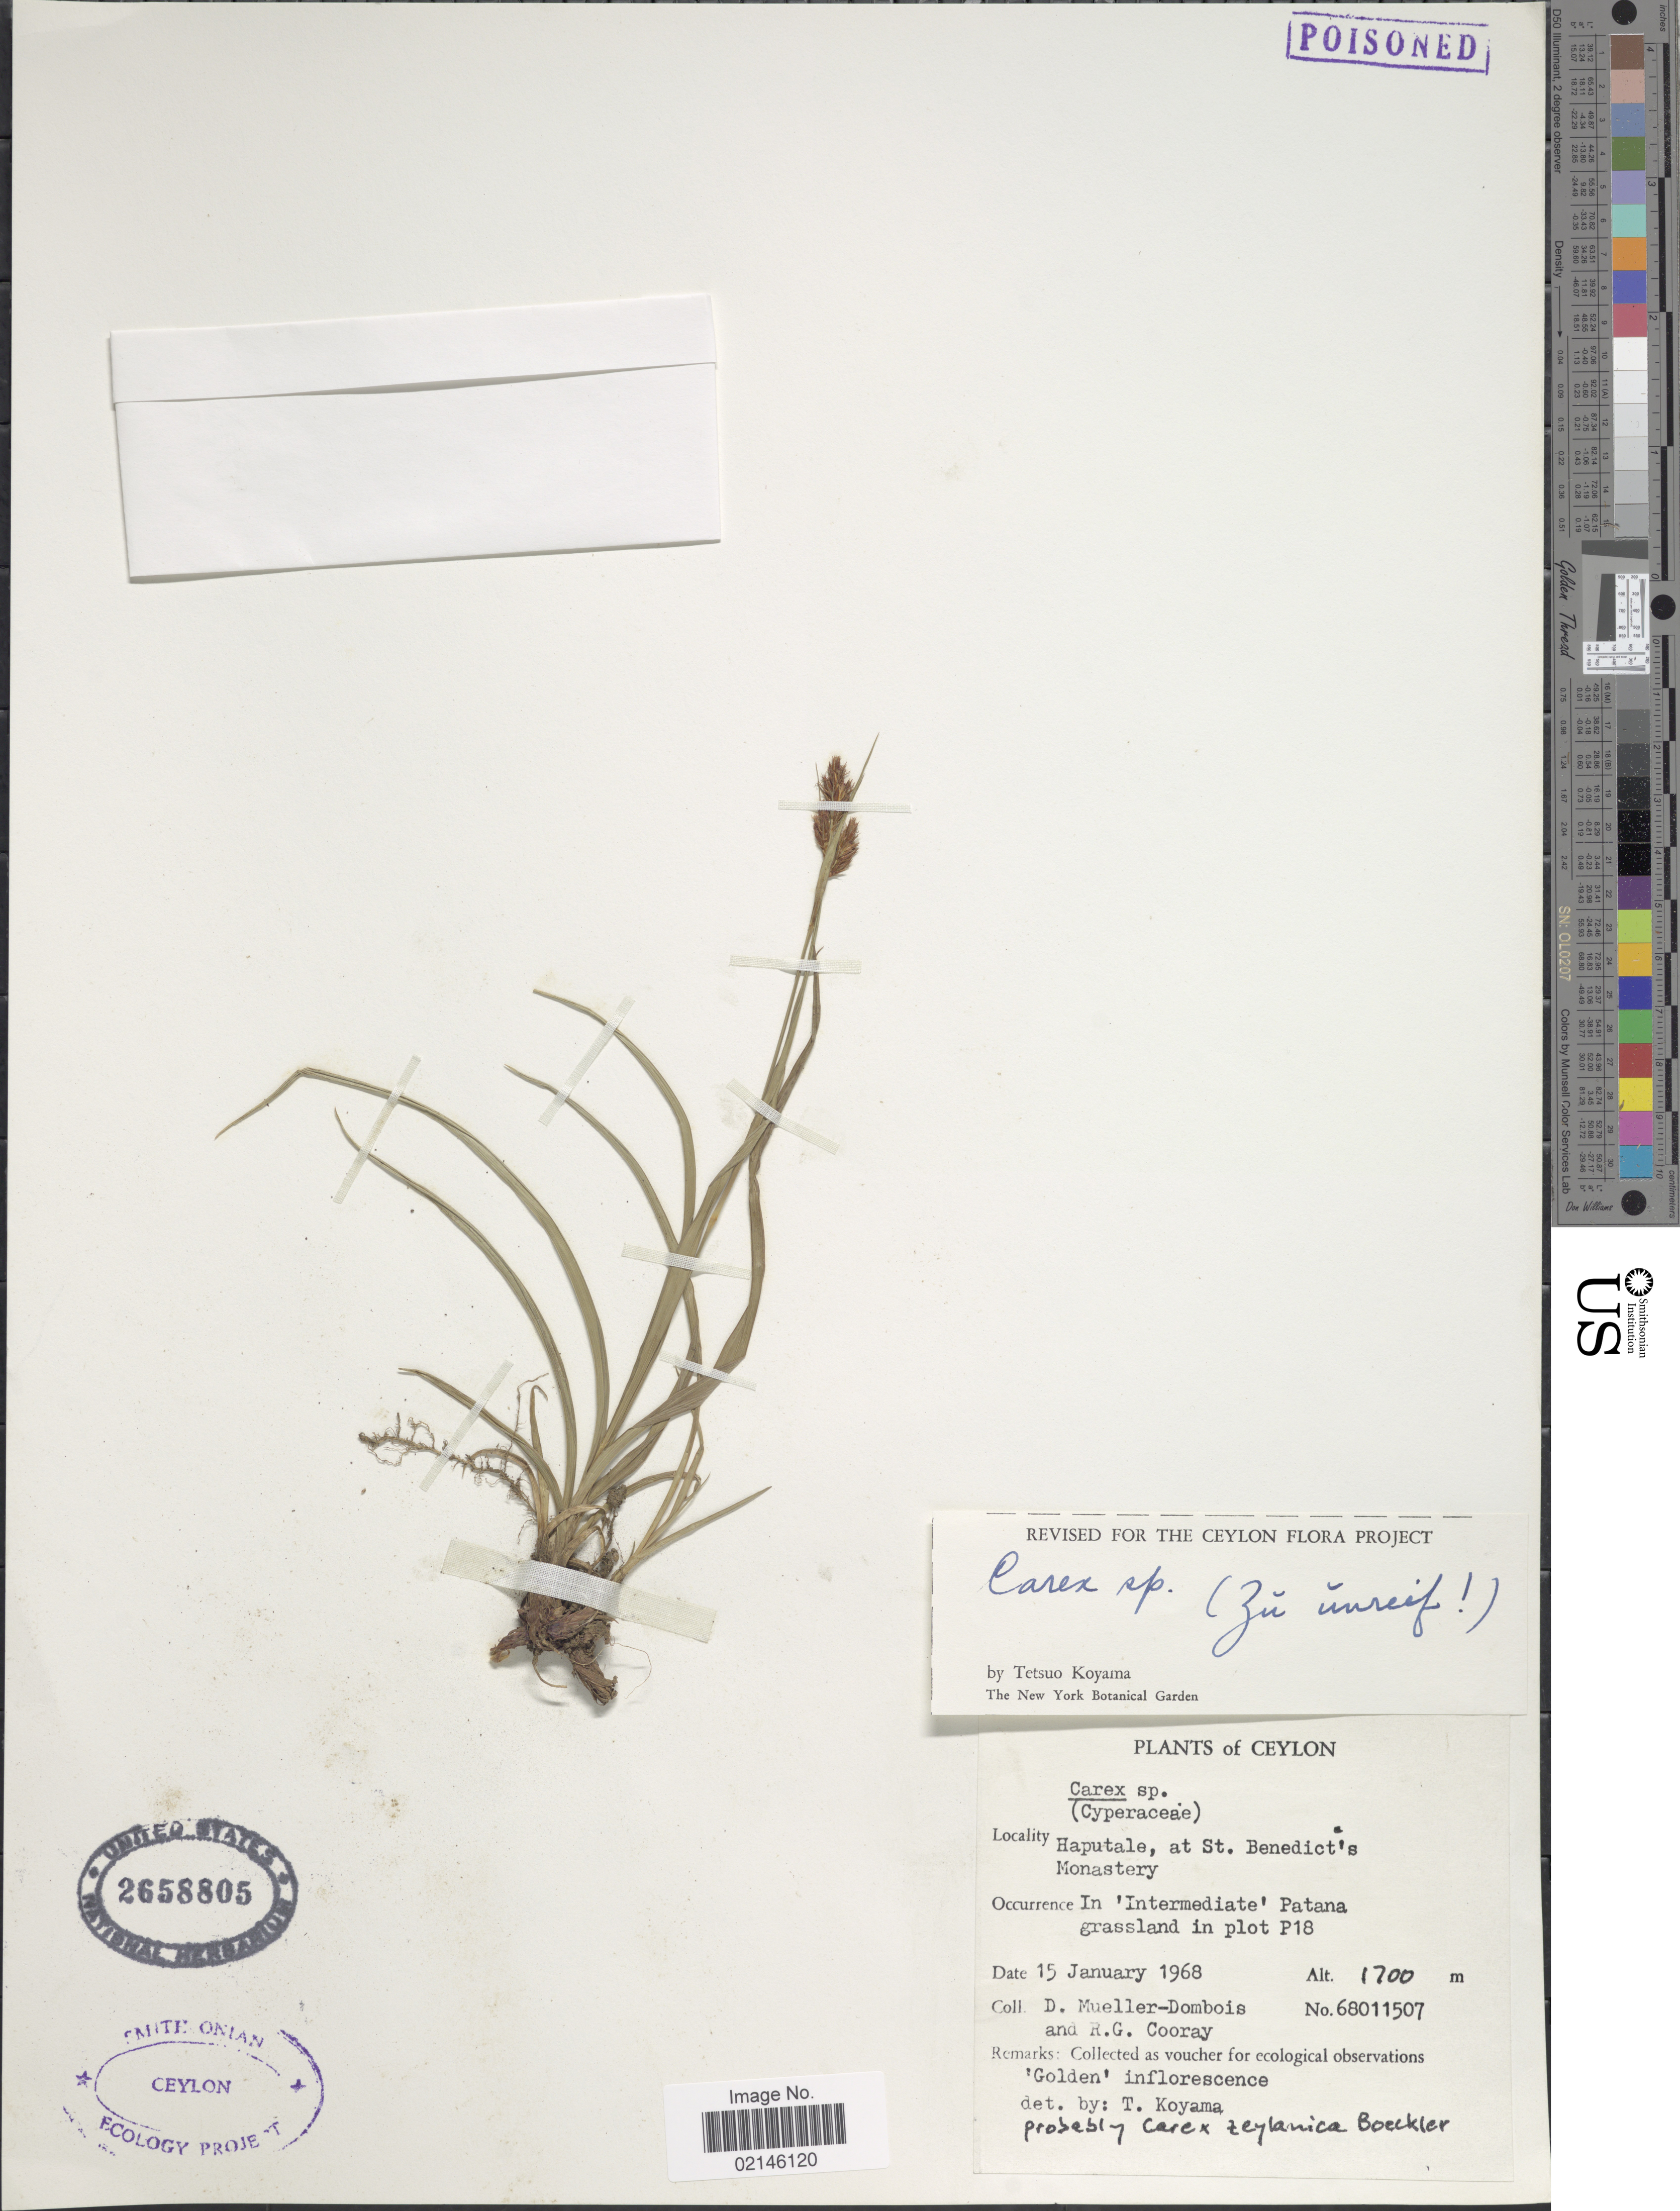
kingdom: Plantae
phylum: Tracheophyta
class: Liliopsida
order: Poales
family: Cyperaceae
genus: Carex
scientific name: Carex ceylanica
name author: Boeckeler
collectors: D. Mueller-Dombois & R. Cooray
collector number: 68011507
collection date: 1968-01-15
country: Sri Lanka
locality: Ceylon. Haputale, at St. Benedict's Monastery. In 'Intermediate' Patana grassland in plot P18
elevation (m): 1700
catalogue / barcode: US 2658805